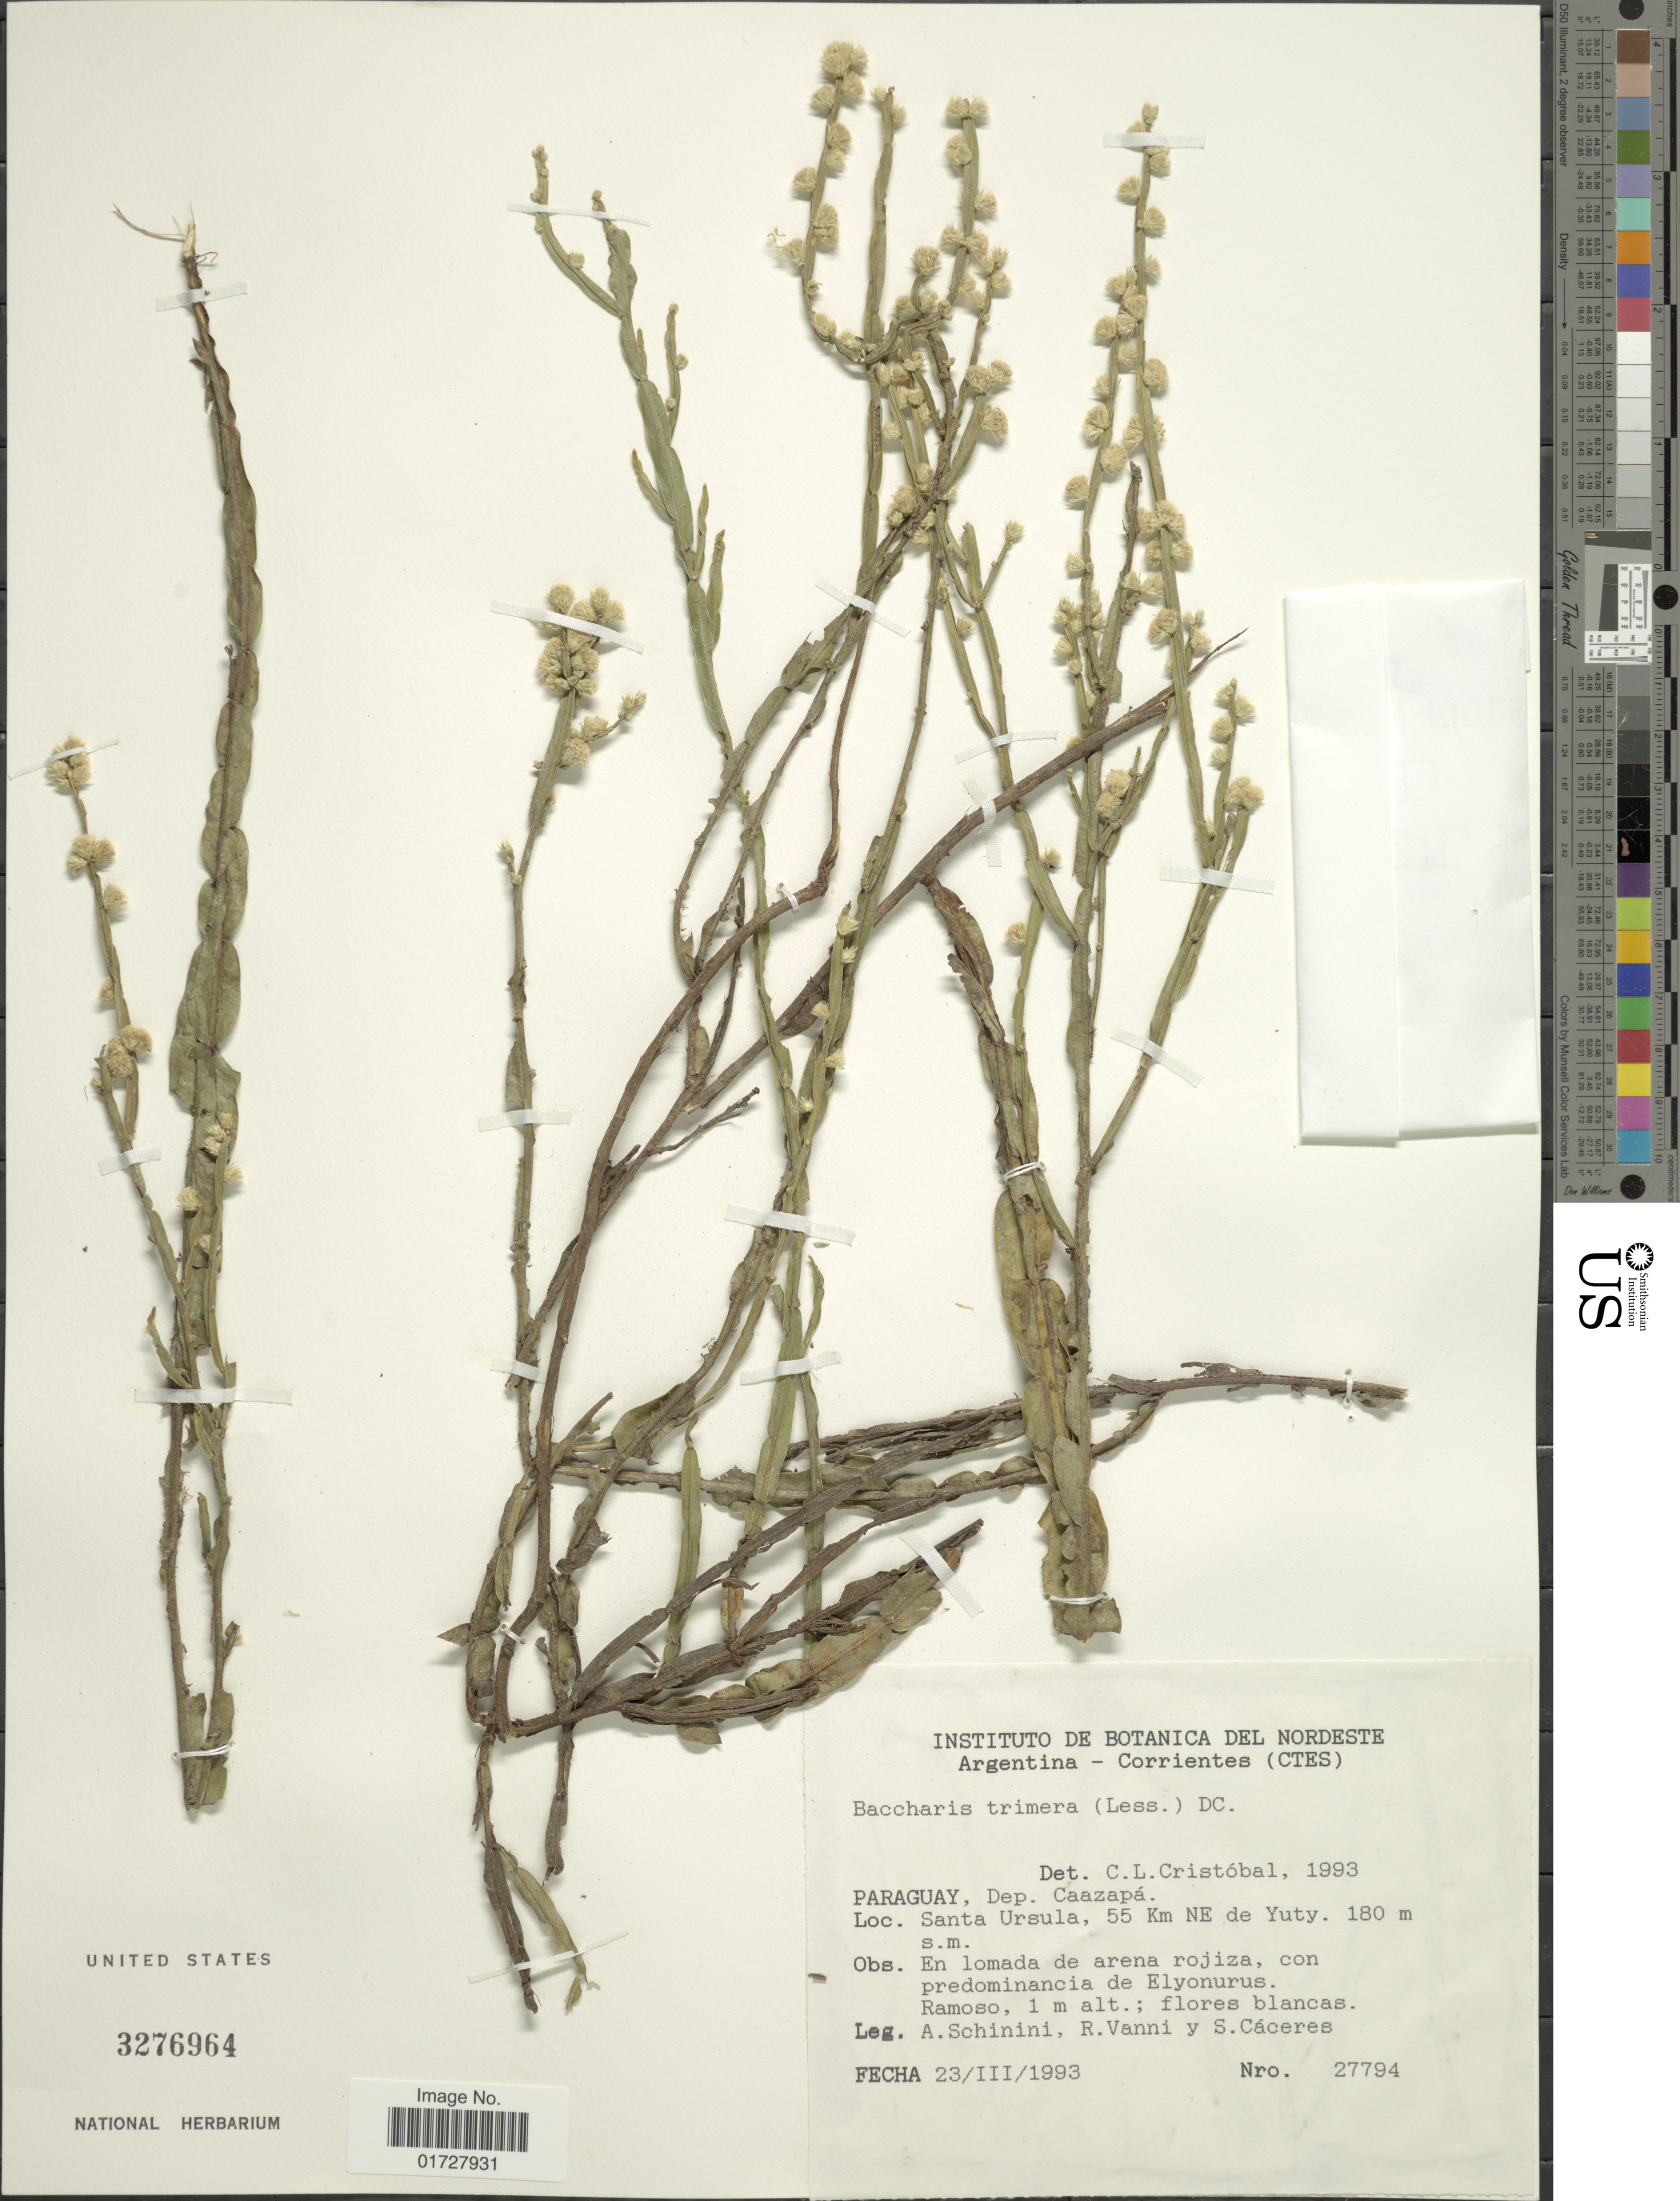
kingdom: Plantae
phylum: Tracheophyta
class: Magnoliopsida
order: Asterales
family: Asteraceae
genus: Baccharis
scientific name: Baccharis trimera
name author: (Less.) DC.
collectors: A. Schinini, R. Vanni & S. Cáceres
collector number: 27794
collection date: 1993-03-23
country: Paraguay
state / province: Caazapa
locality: Santa Ursula, 55 km NE de Yuty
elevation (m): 180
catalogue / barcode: US 3276964